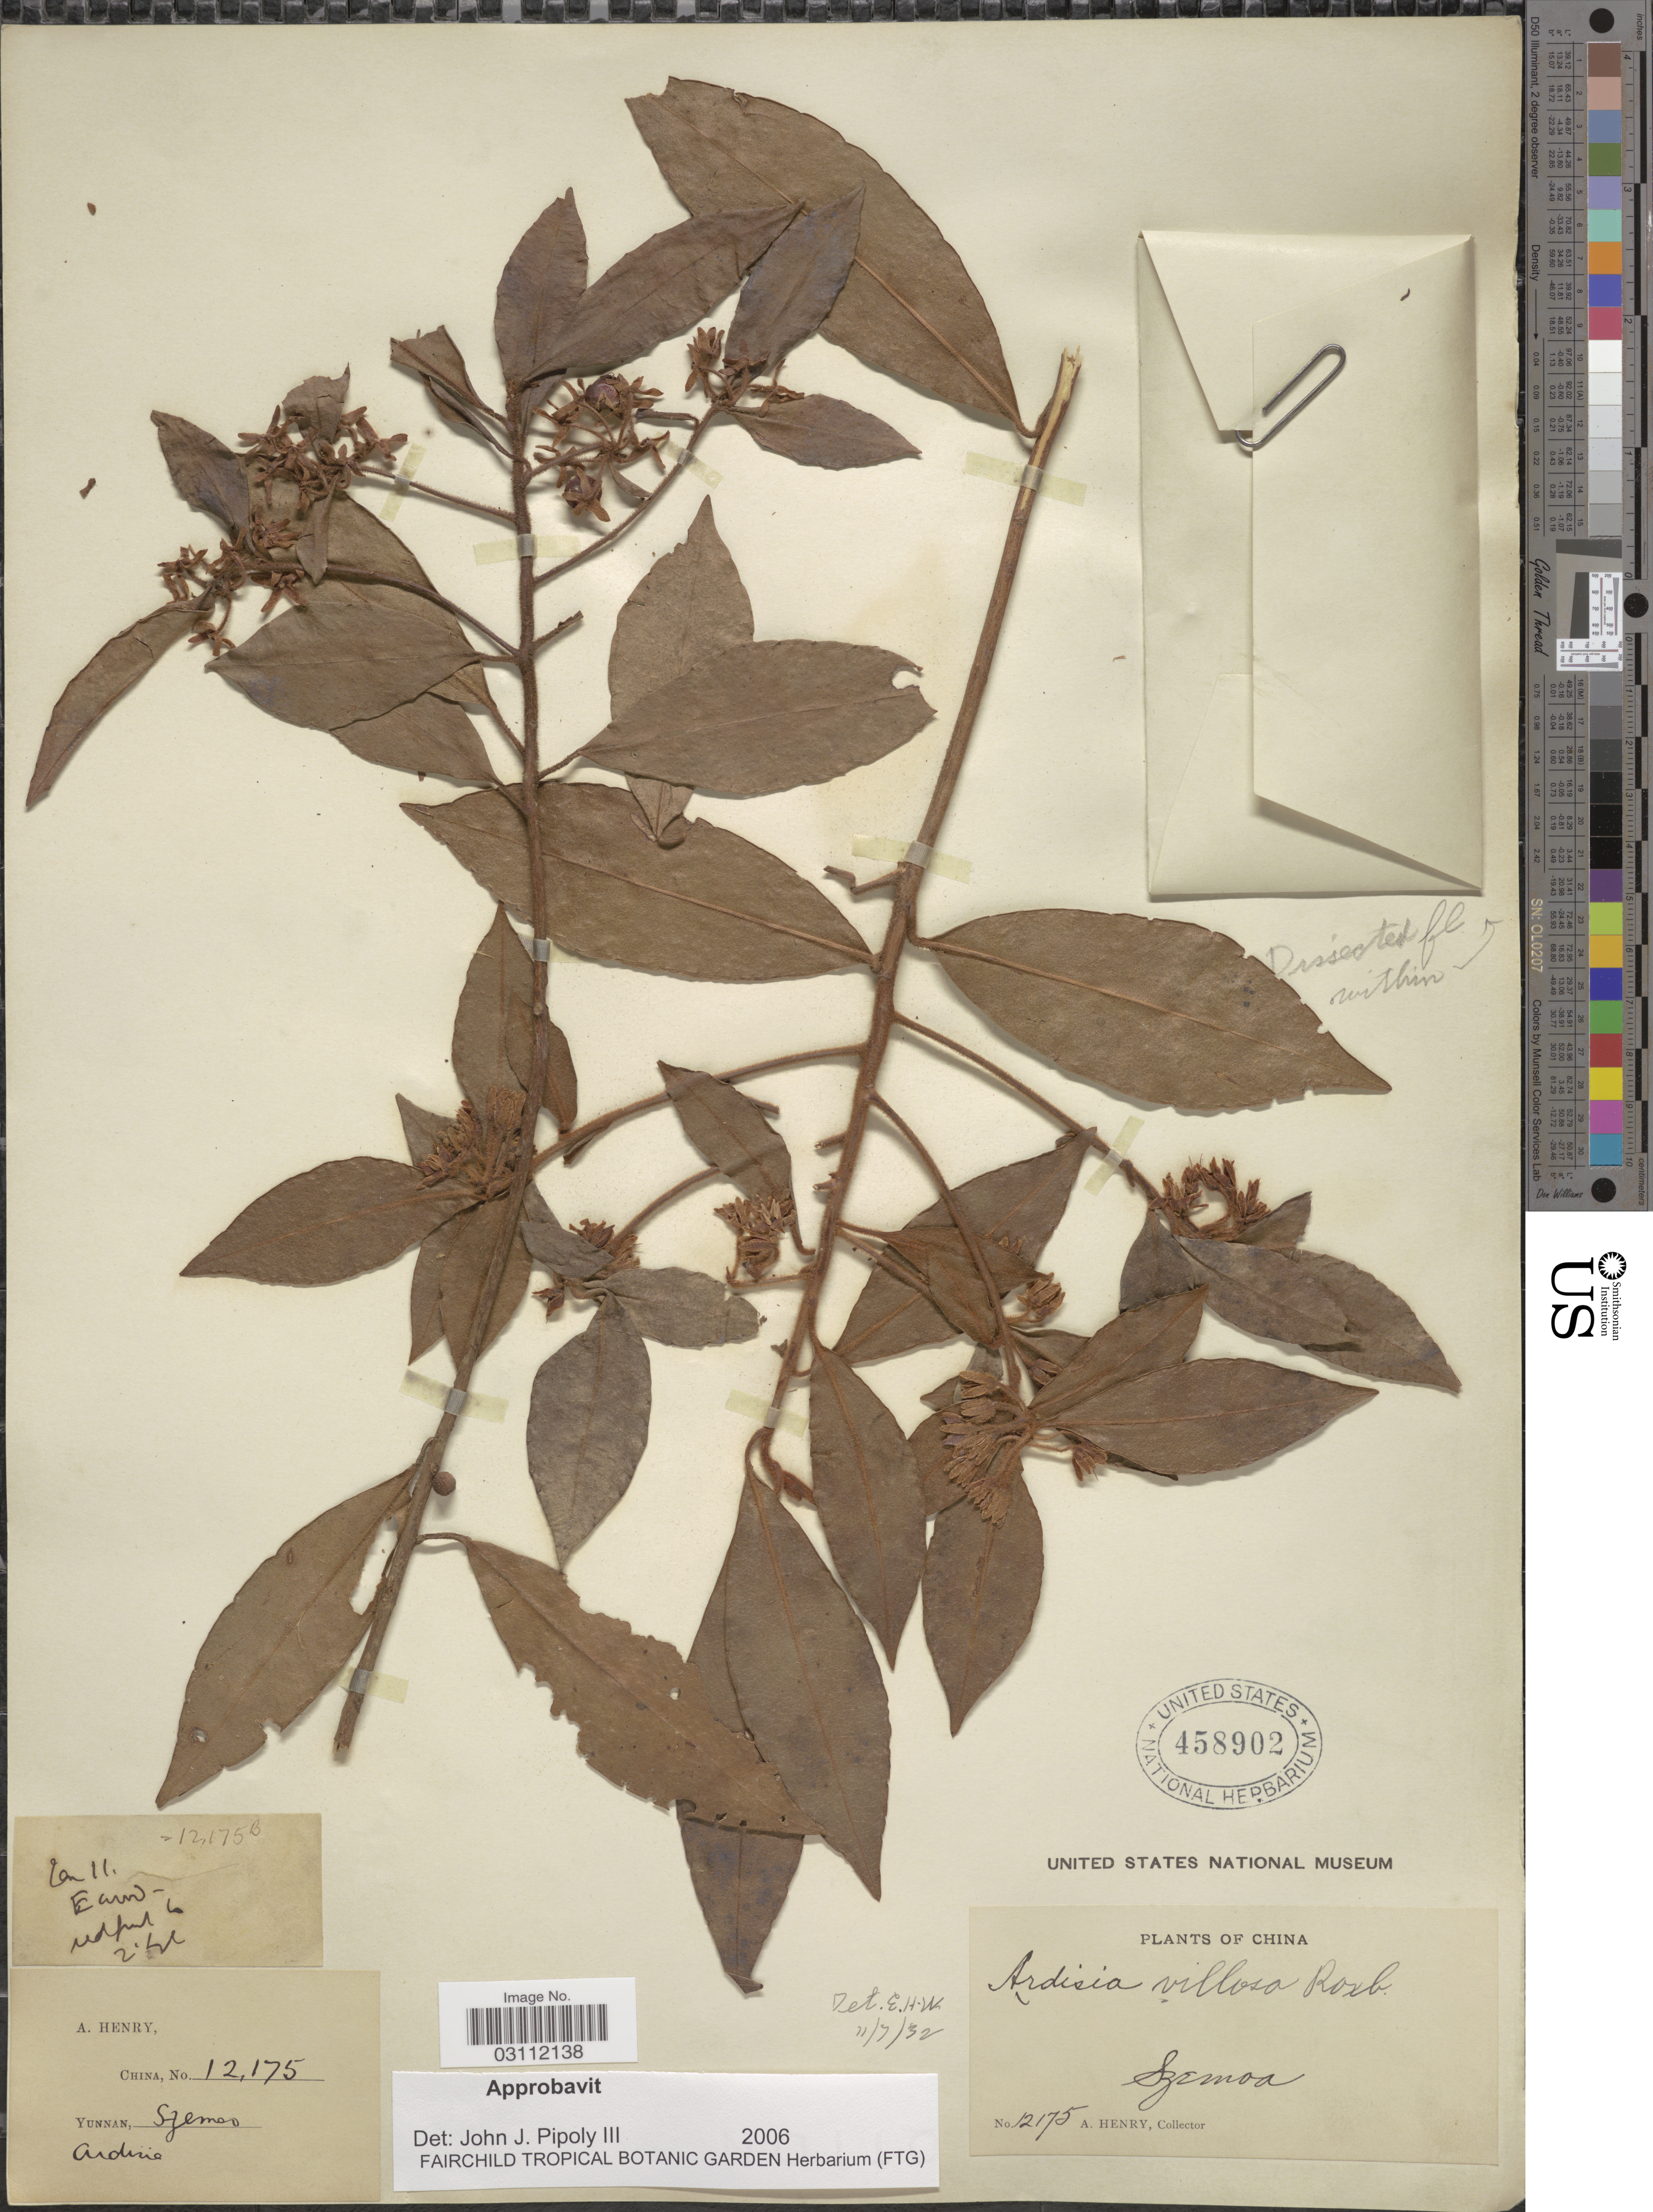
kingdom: Plantae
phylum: Tracheophyta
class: Magnoliopsida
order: Ericales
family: Primulaceae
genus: Ardisia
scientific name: Ardisia villosa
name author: Roxb.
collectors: A. Henry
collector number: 12175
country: China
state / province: Yunnan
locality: Yunnan, Szemoa.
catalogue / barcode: US 458902